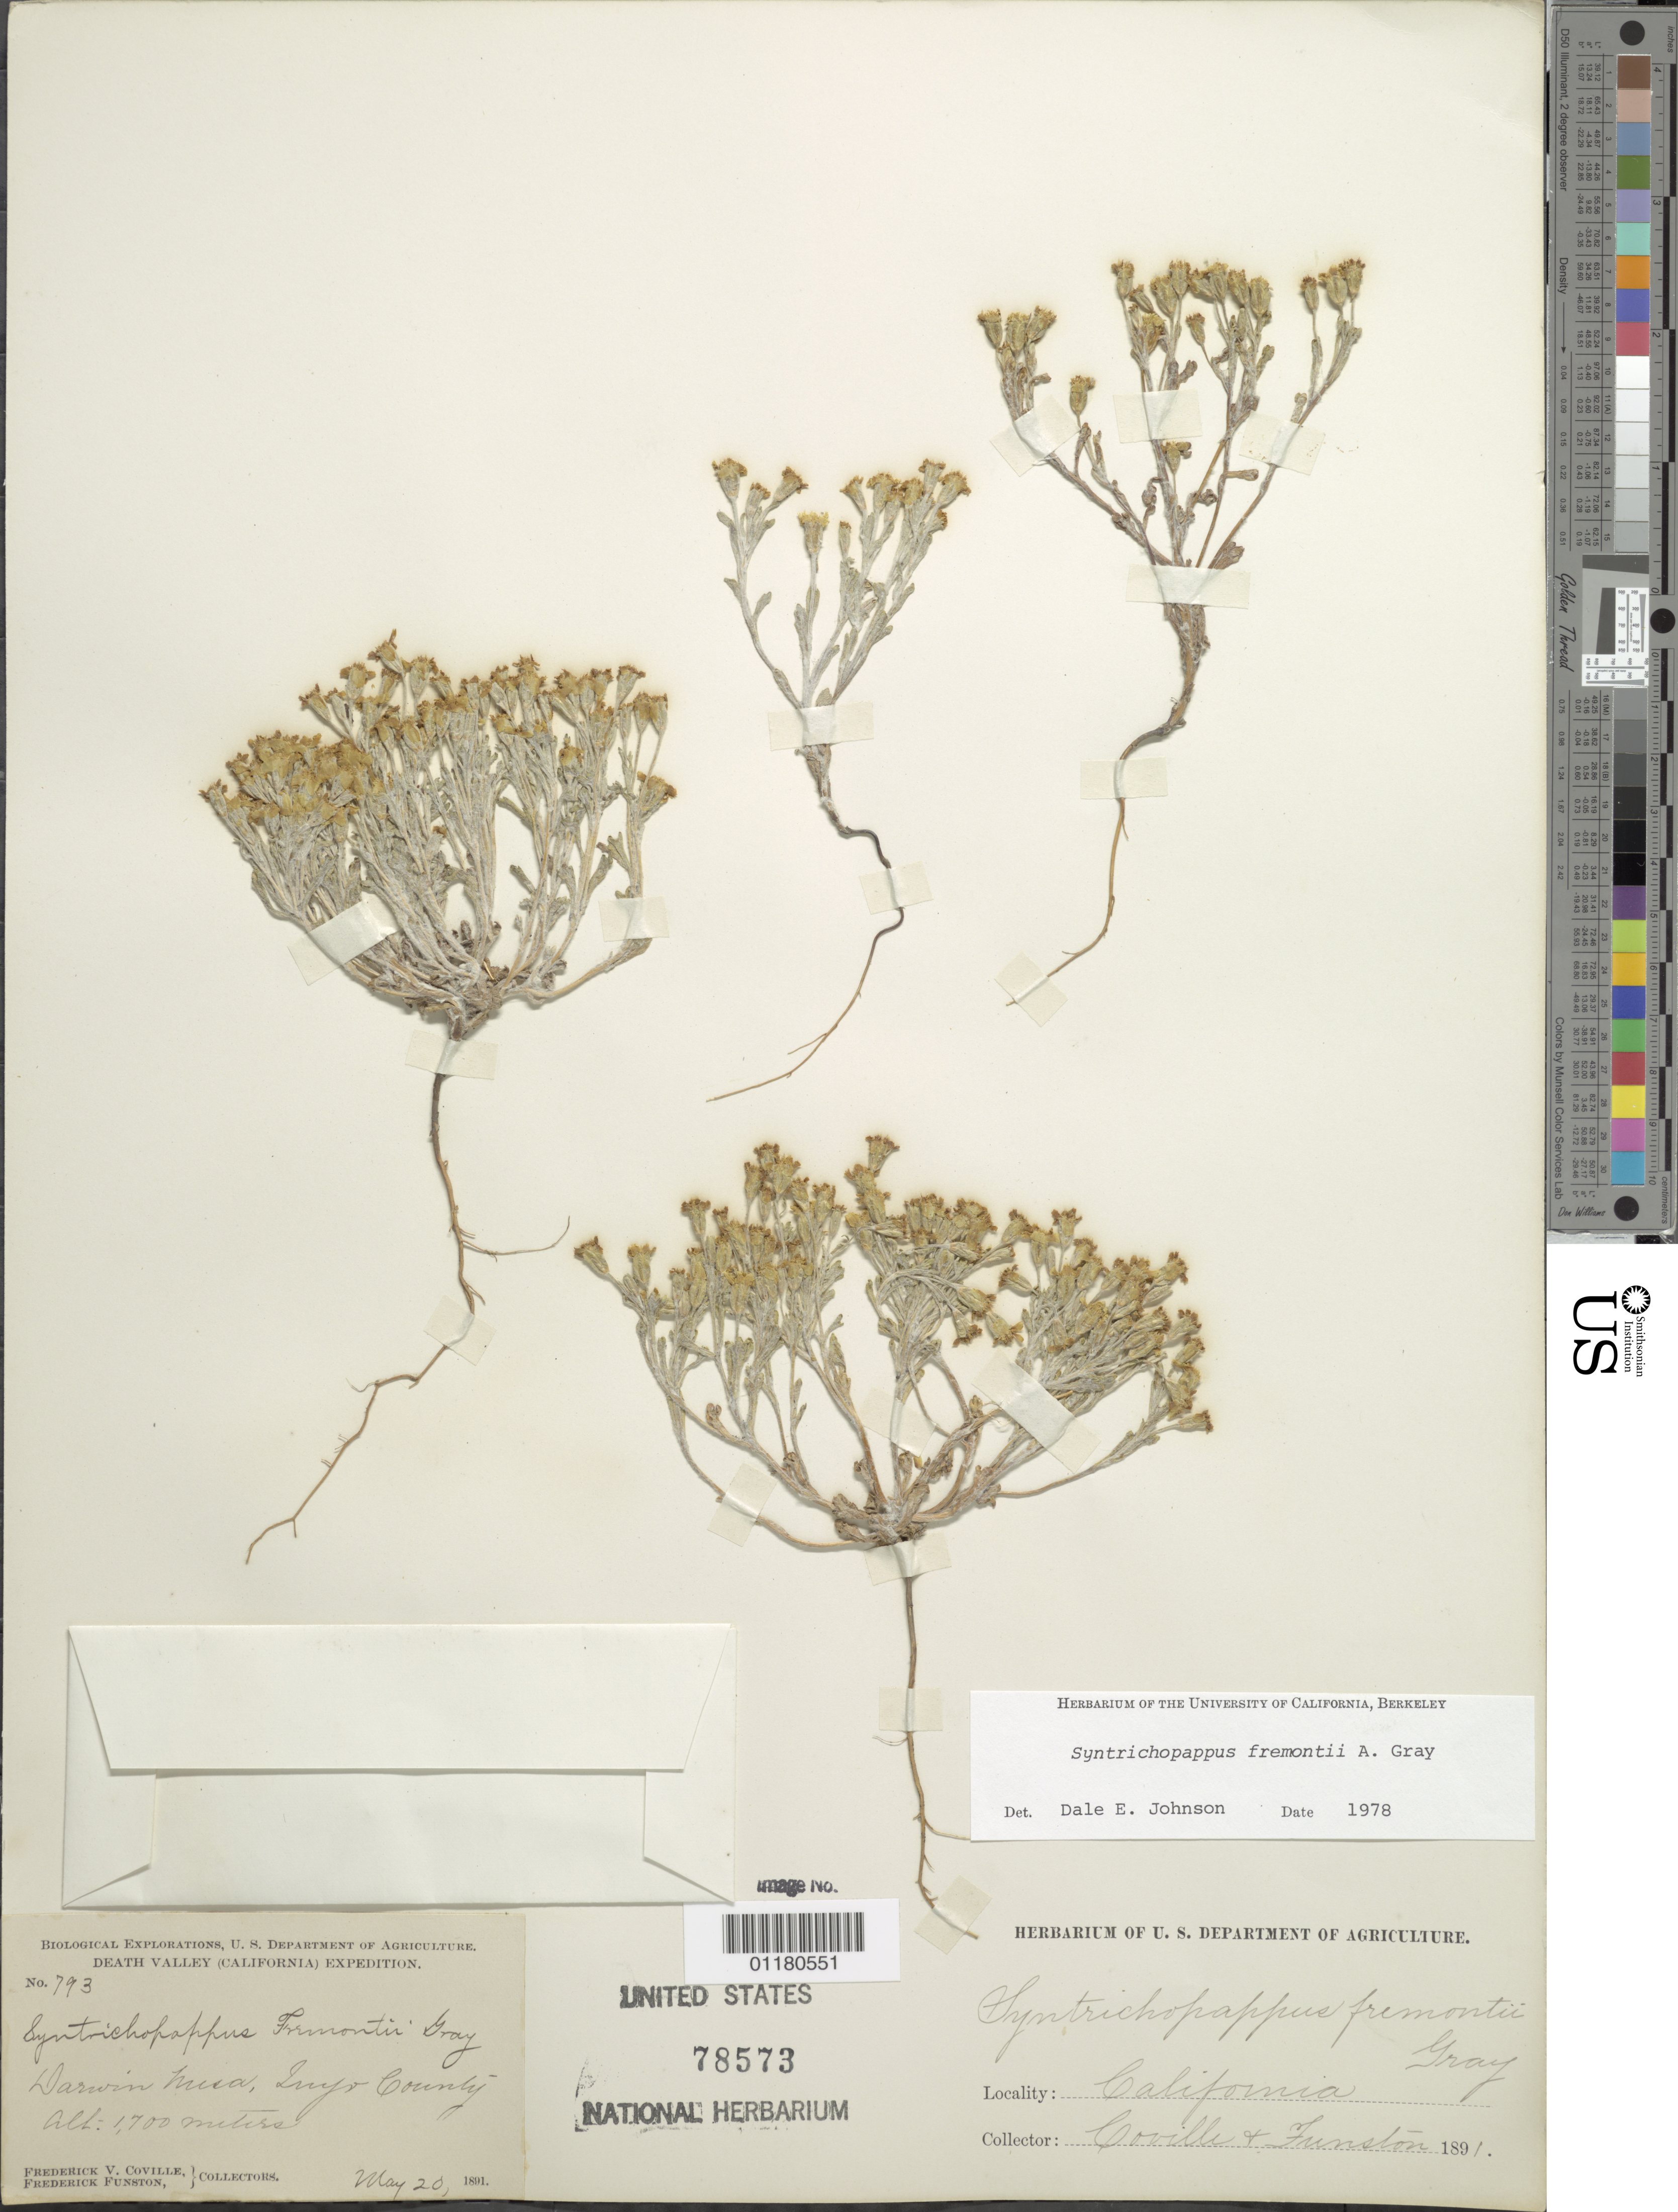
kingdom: Plantae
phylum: Tracheophyta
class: Magnoliopsida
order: Asterales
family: Asteraceae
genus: Syntrichopappus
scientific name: Syntrichopappus fremontii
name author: A. Gray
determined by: Johnson, D. E.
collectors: F. V. Coville & F. Funston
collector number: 793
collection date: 1891-05-20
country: United States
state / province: California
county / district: Inyo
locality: Darwin Mesa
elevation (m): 1700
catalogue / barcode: US 78573